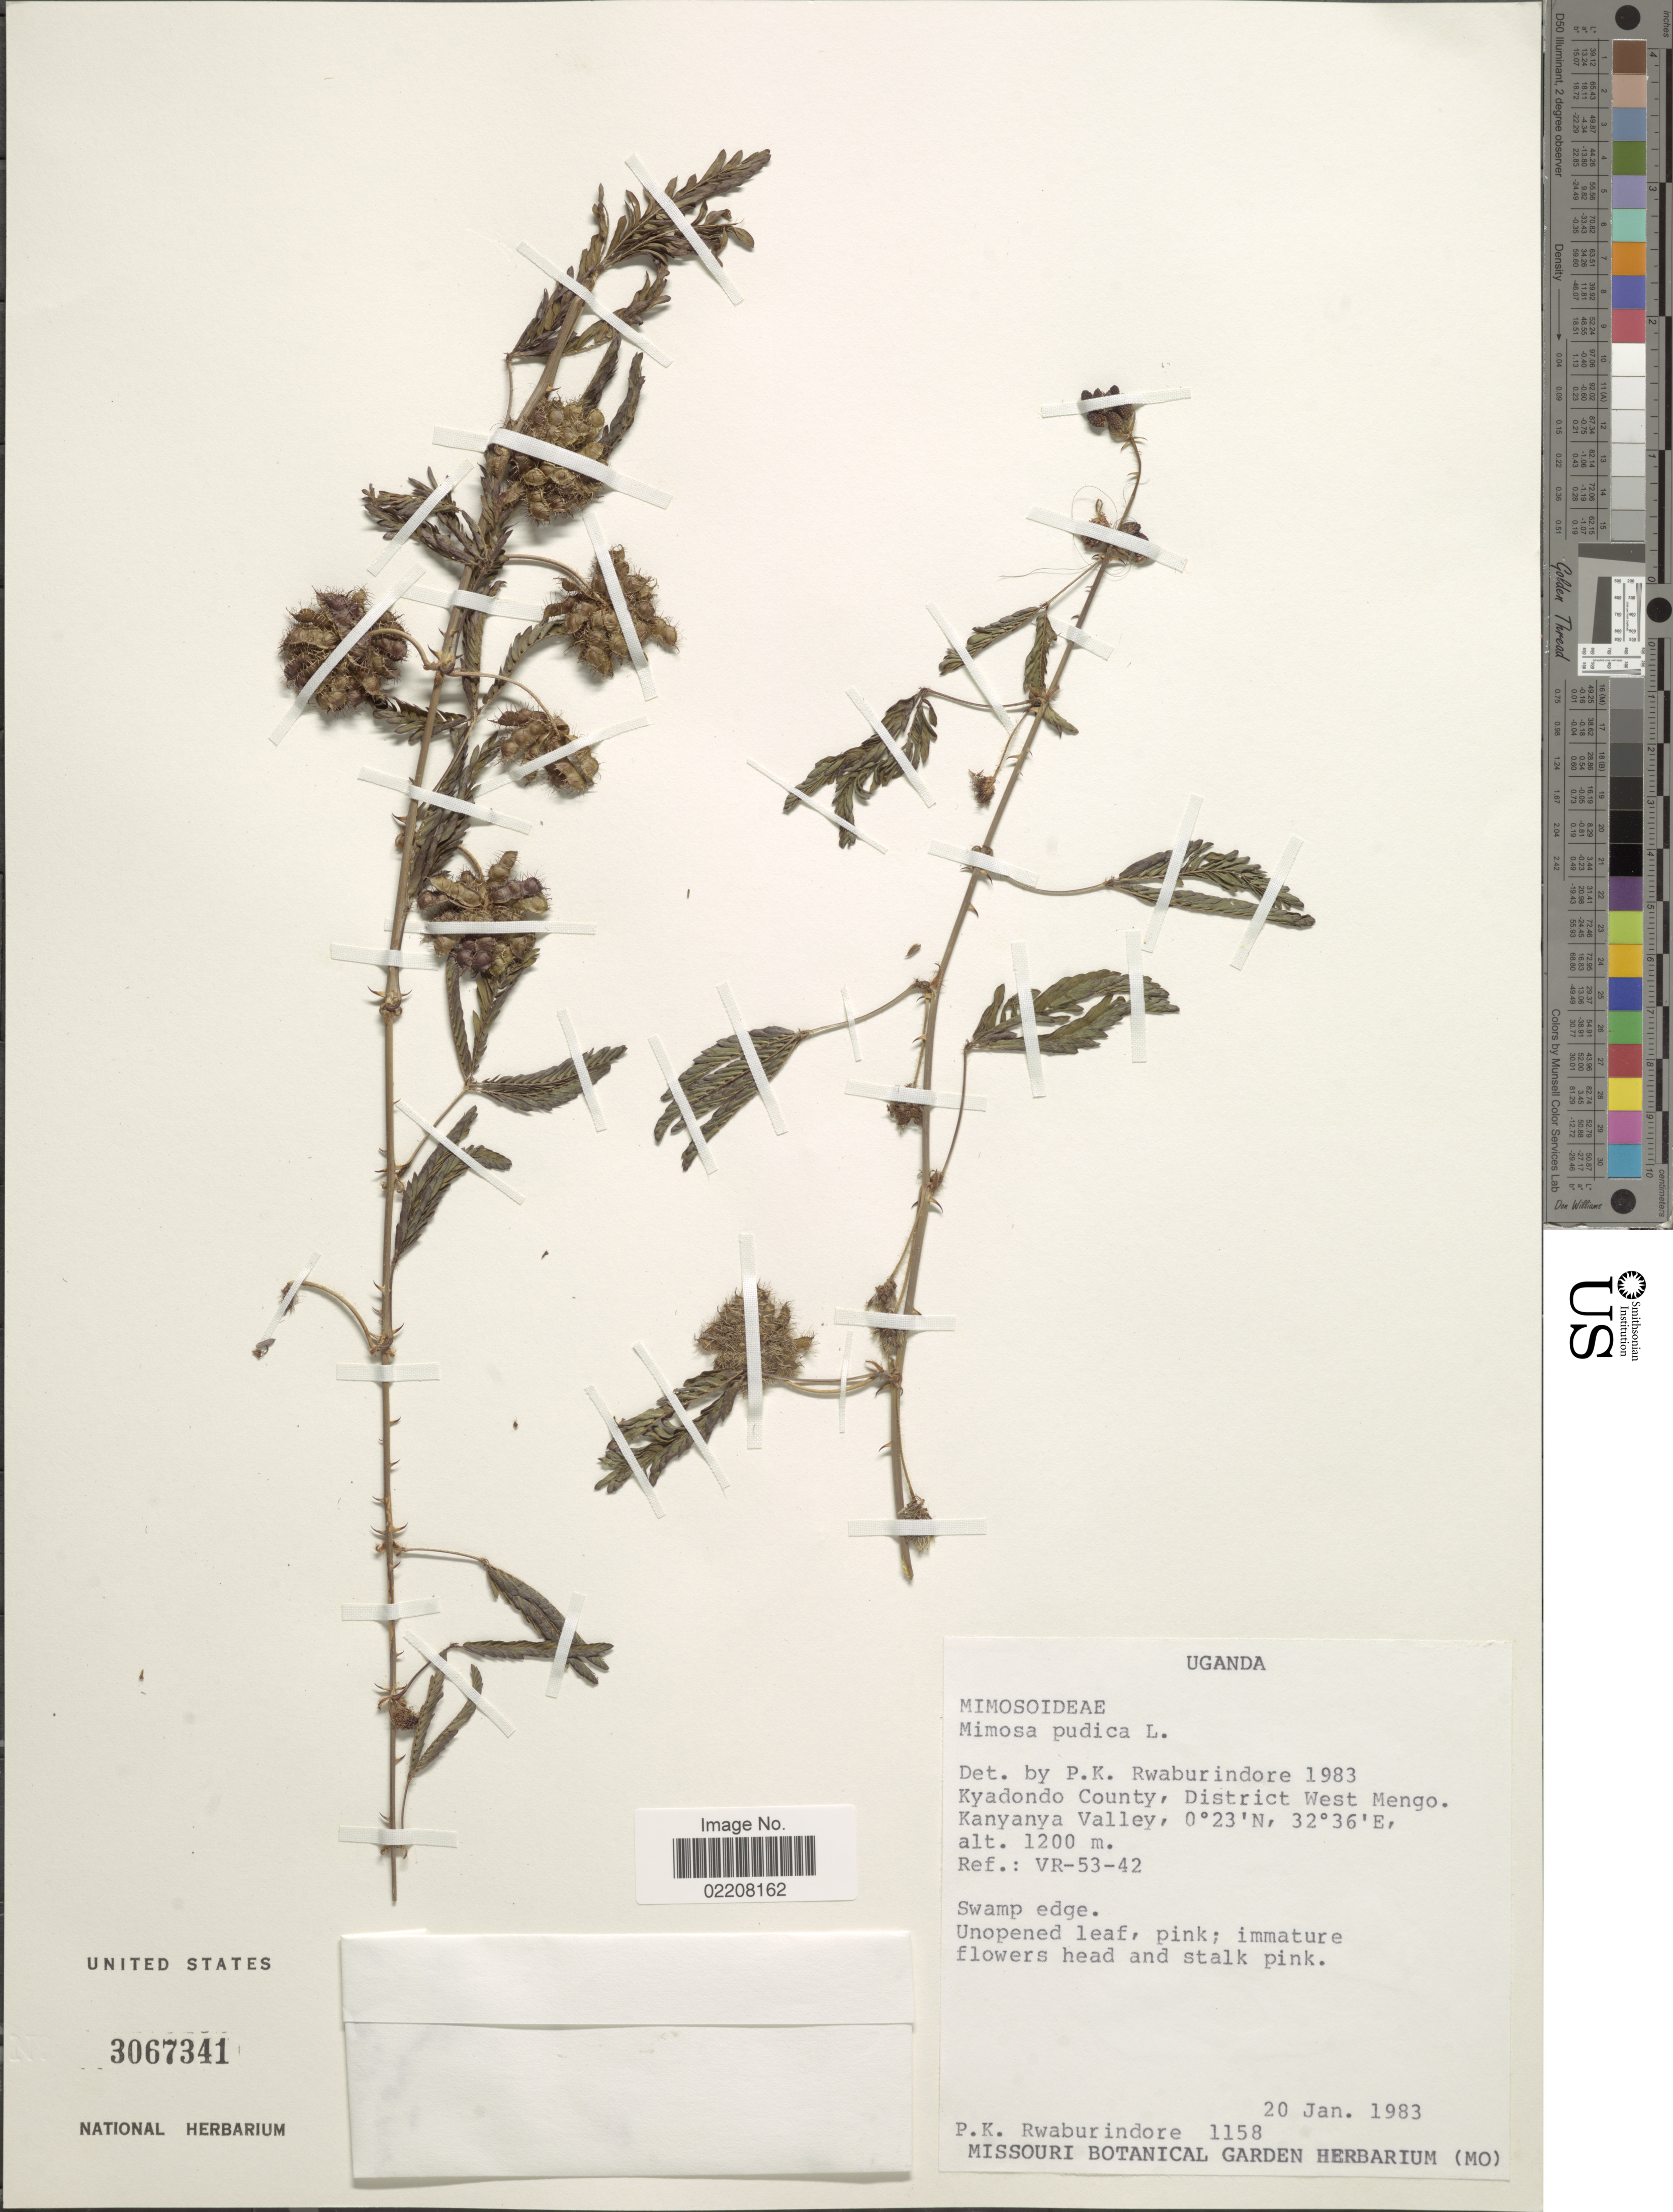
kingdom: Plantae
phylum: Tracheophyta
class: Magnoliopsida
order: Fabales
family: Fabaceae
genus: Mimosa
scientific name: Mimosa pudica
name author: L.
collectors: P. Rwaburindore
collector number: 1158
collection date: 1983-01-20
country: Uganda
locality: Kyadondo County, District West Mengo. Kanyanya Valley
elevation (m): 1200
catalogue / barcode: US 3067341